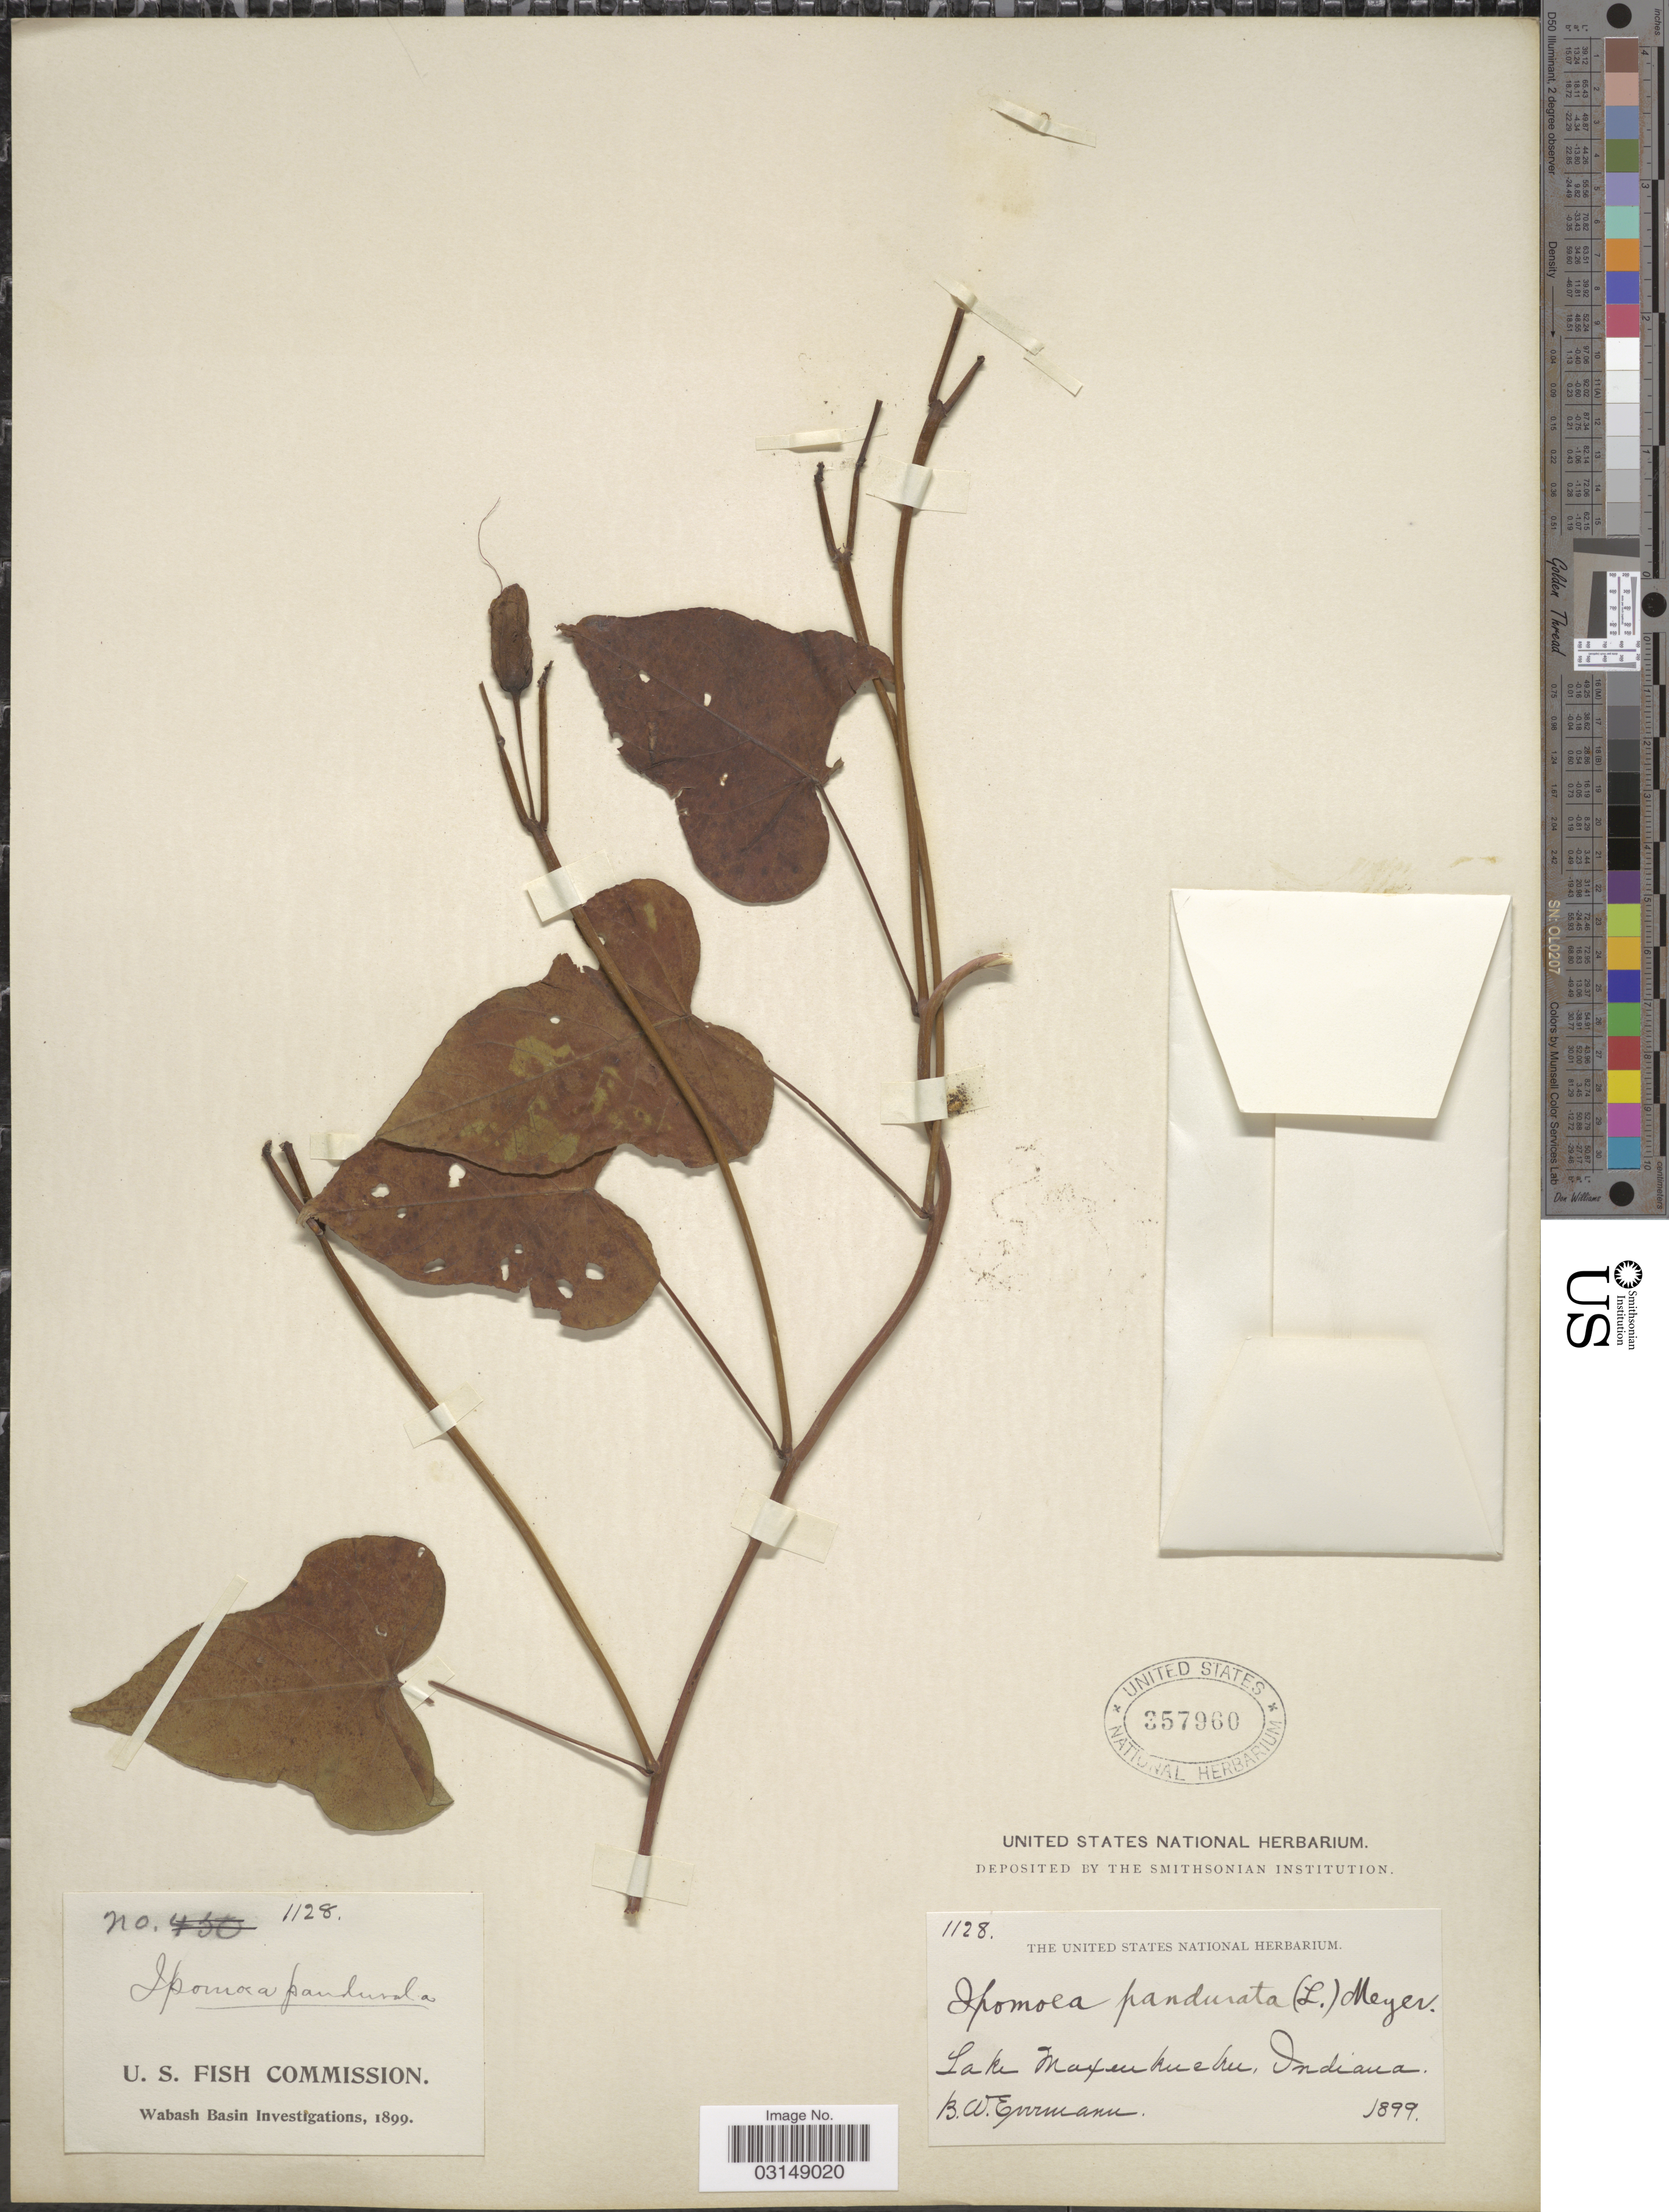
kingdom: Plantae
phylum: Tracheophyta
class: Magnoliopsida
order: Solanales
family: Convolvulaceae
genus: Ipomoea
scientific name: Ipomoea pandurata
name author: (L.) G. Mey.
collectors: B. W. Evermann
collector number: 1128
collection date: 1899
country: United States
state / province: Indiana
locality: Lake Maxinkuckee.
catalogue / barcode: US 357960